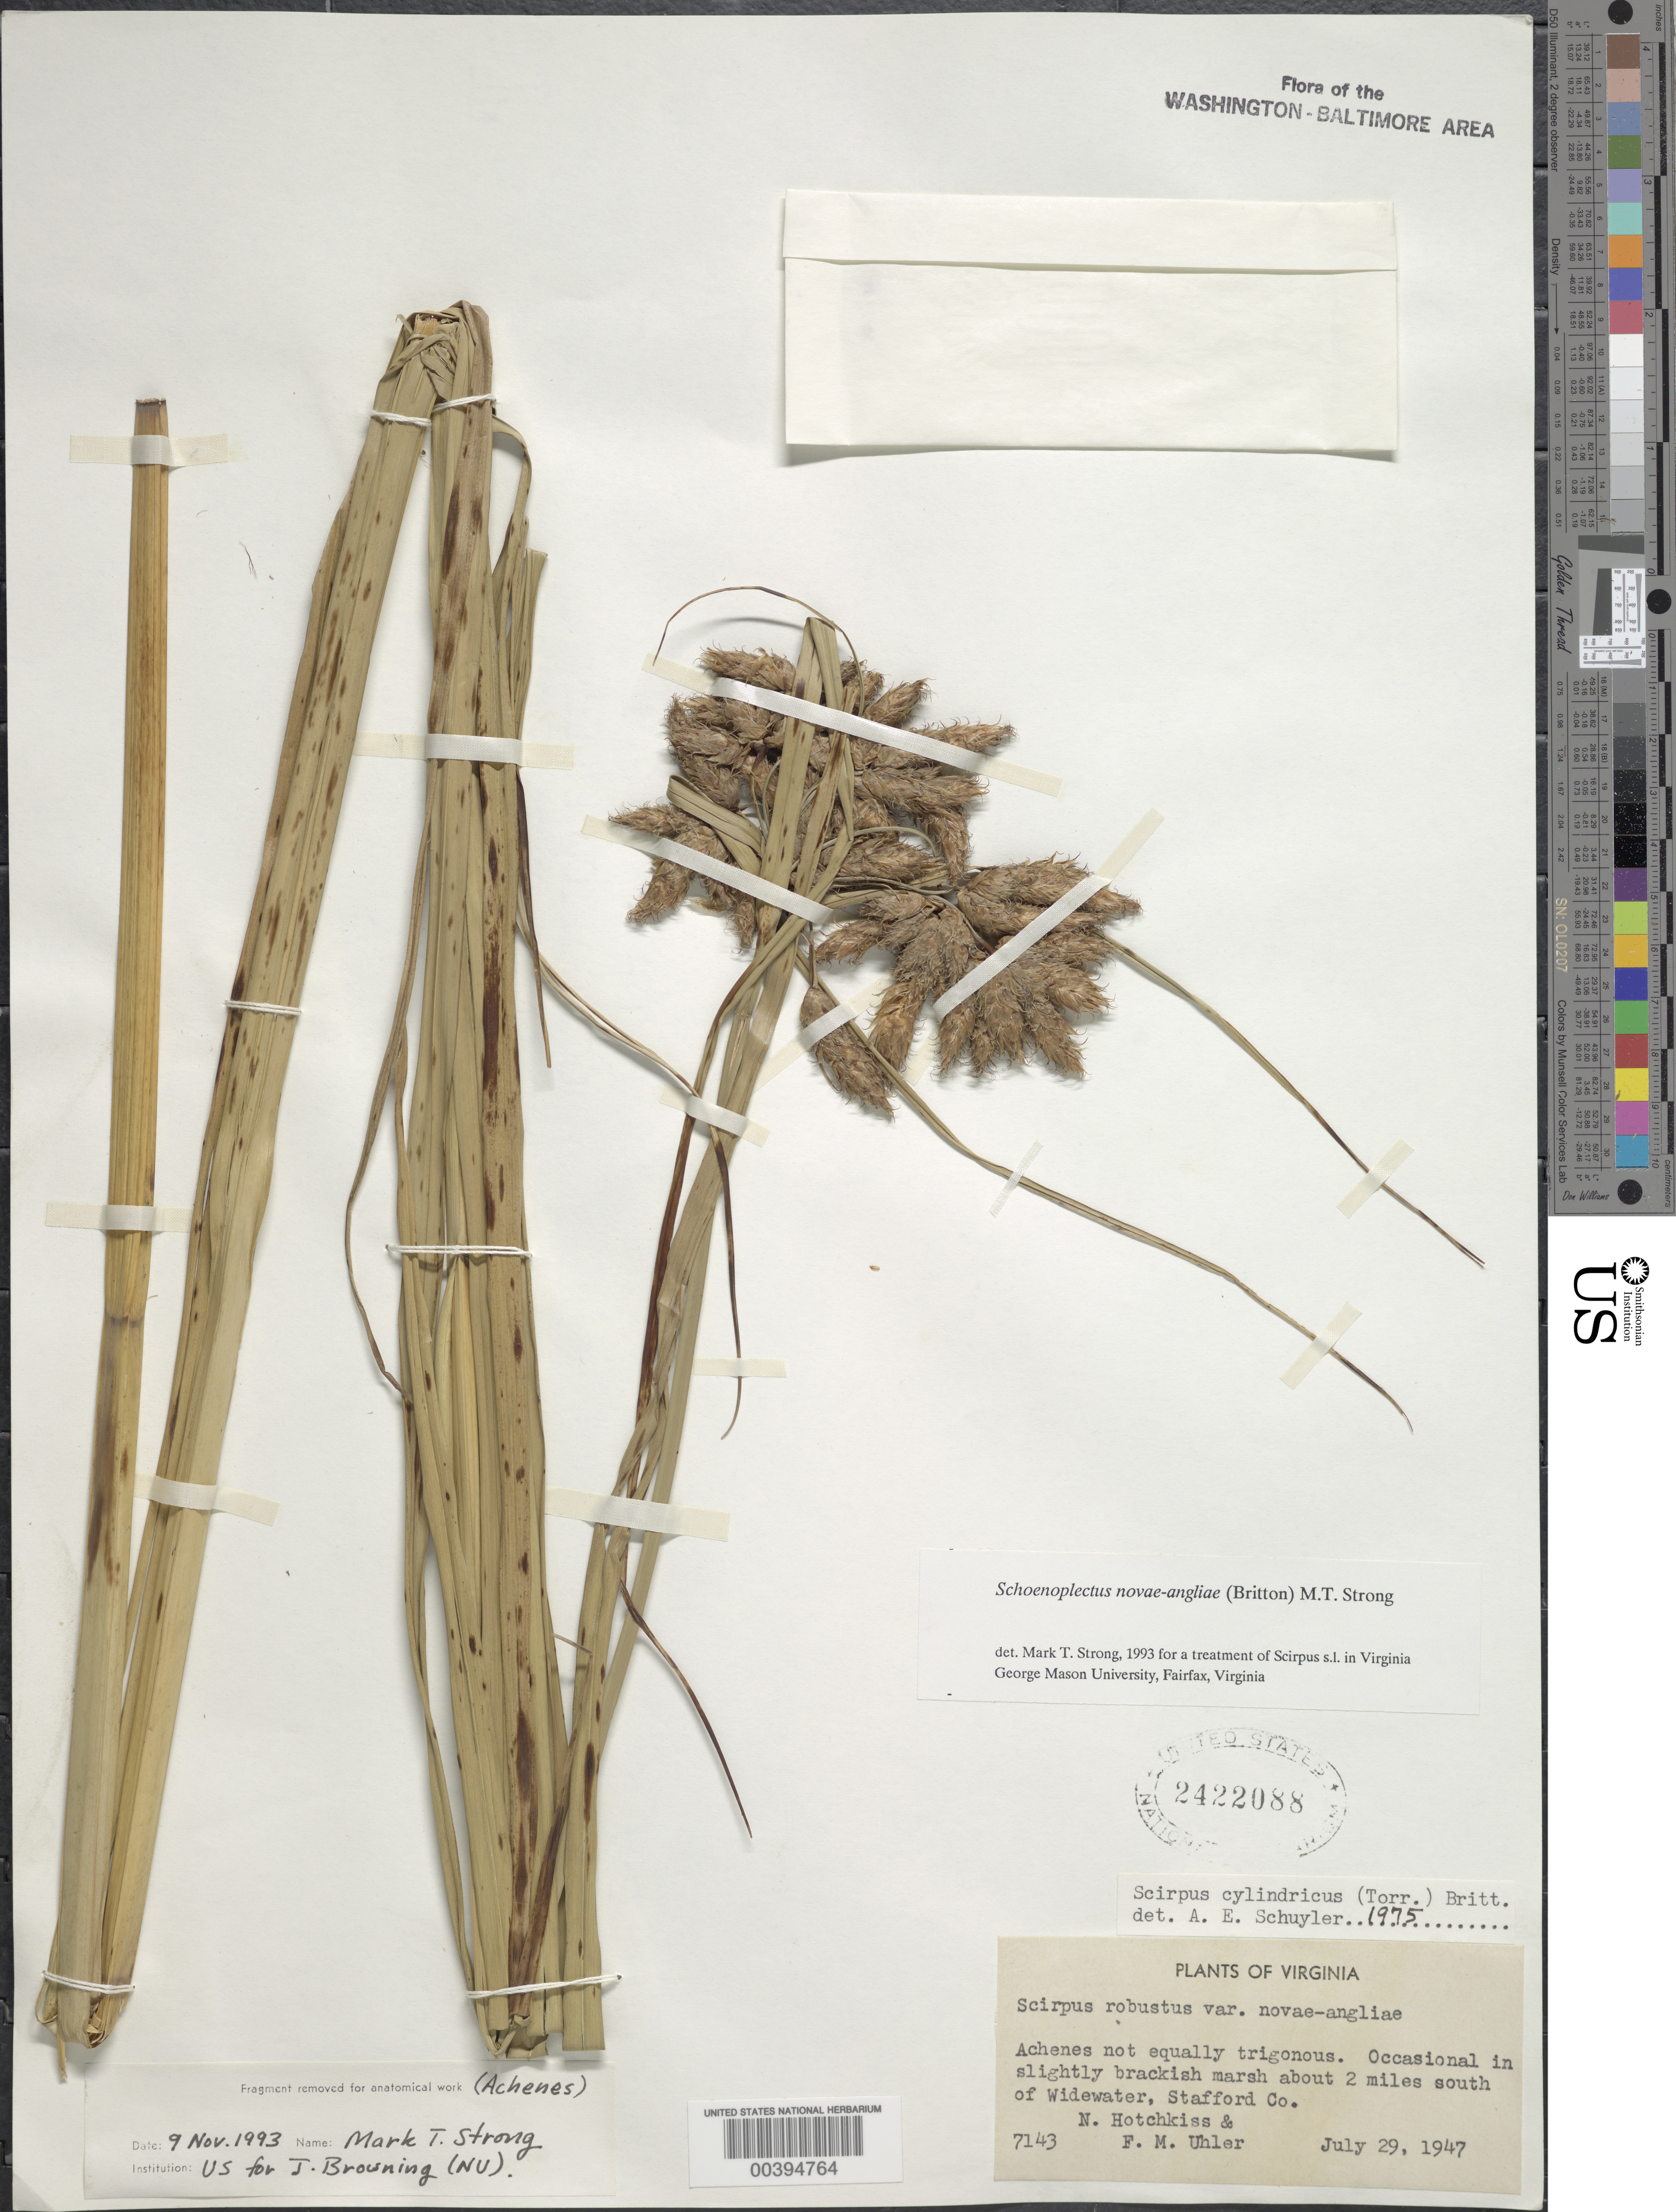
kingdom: Plantae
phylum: Tracheophyta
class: Liliopsida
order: Poales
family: Cyperaceae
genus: Bolboschoenus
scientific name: Bolboschoenus novae-angliae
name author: (Britton) S.G. Sm.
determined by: Strong, M. T., (US), Smithsonian Institution - National Museum of Natural History (UNITED STATES)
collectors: N. Hotchkiss & F. M. Uhler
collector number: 7143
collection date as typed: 29 Jul 1947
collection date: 1947-07-29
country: United States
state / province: Virginia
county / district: Stafford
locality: S of Widewater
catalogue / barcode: US 2422088